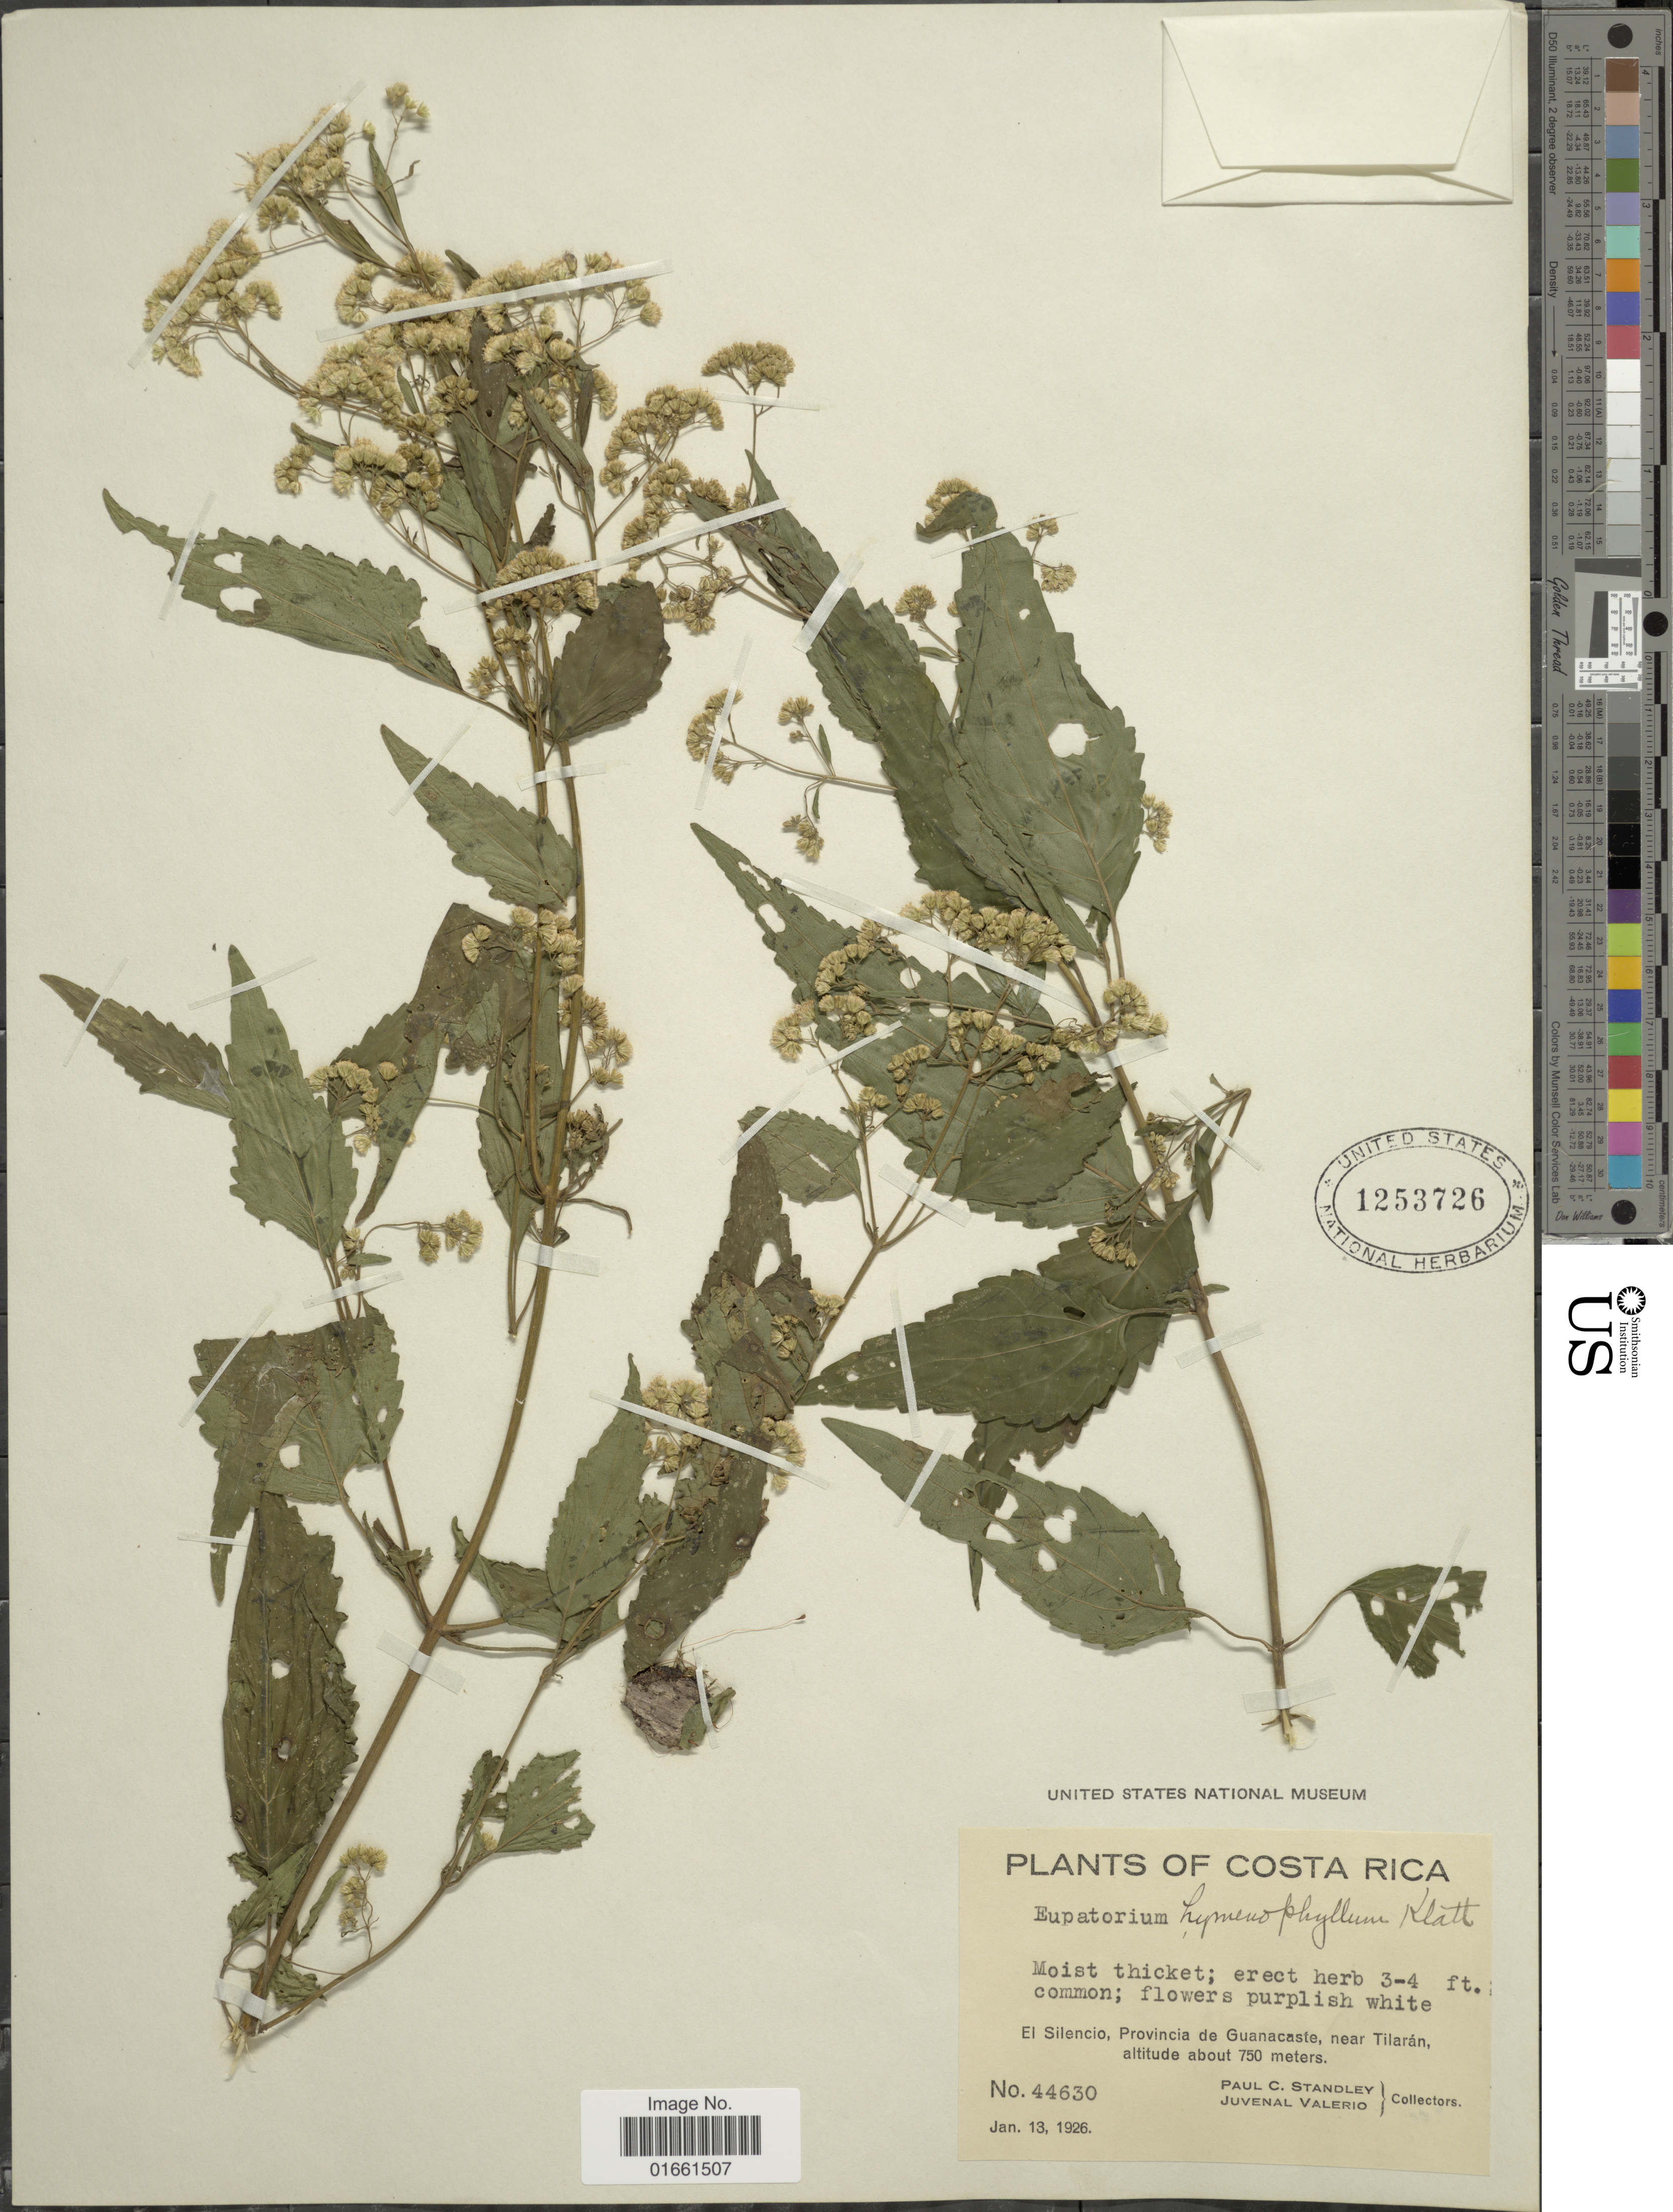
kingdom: Plantae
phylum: Tracheophyta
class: Magnoliopsida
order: Asterales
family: Asteraceae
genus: Fleischmannia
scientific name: Fleischmannia hymenophylla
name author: (Klatt) R.M. King & H. Rob.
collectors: P. C. Standley & J. Valerio R.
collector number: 44630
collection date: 1926-01-13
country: Costa Rica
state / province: Guanacaste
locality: El Silencio, Provincia de Guanacastem, near Tilaran.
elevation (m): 750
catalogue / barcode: US 1253726